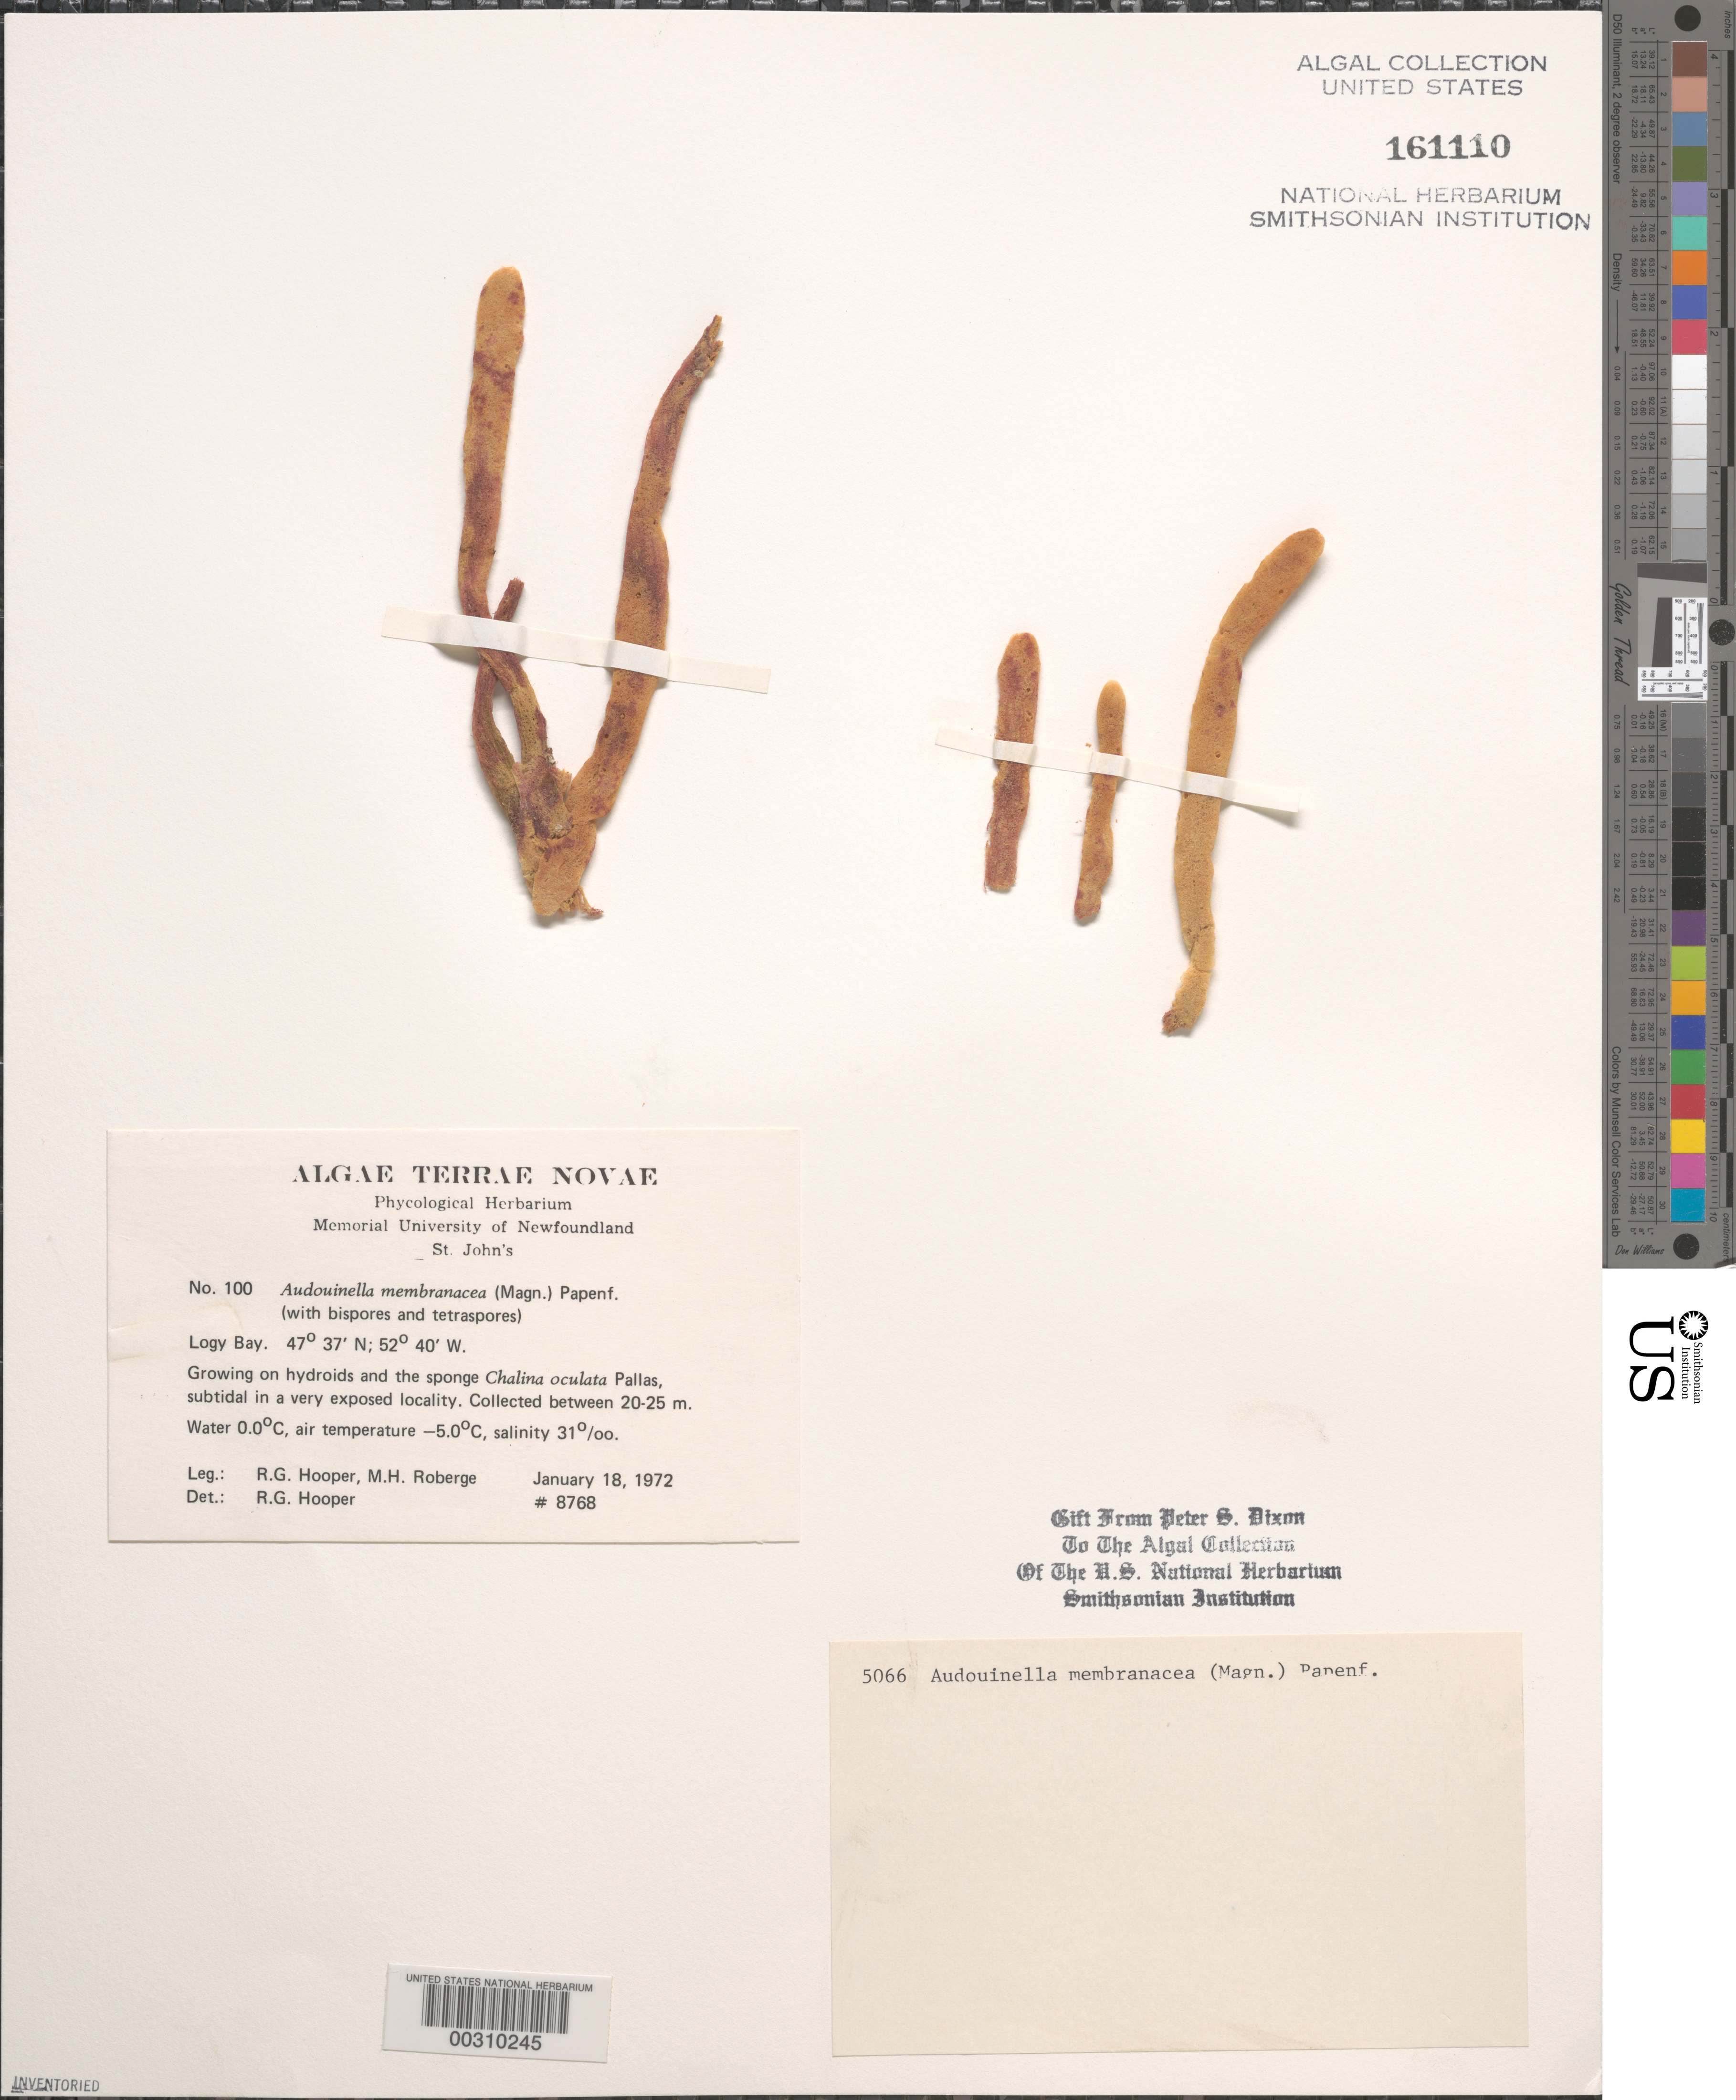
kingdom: Plantae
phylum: Rhodophyta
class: Florideophyceae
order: Palmariales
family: Meiodiscaceae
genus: Rubrointrusa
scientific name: Rubrointrusa membranacea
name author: (Magnus) S.L. Clayden & G.W. Saunders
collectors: R. G. Hooper & M. Roberge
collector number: PSD 5066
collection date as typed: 18 Jan 1972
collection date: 1972-01-18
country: Canada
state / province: Newfoundland and Labrador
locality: Logy Bay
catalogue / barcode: US 161110